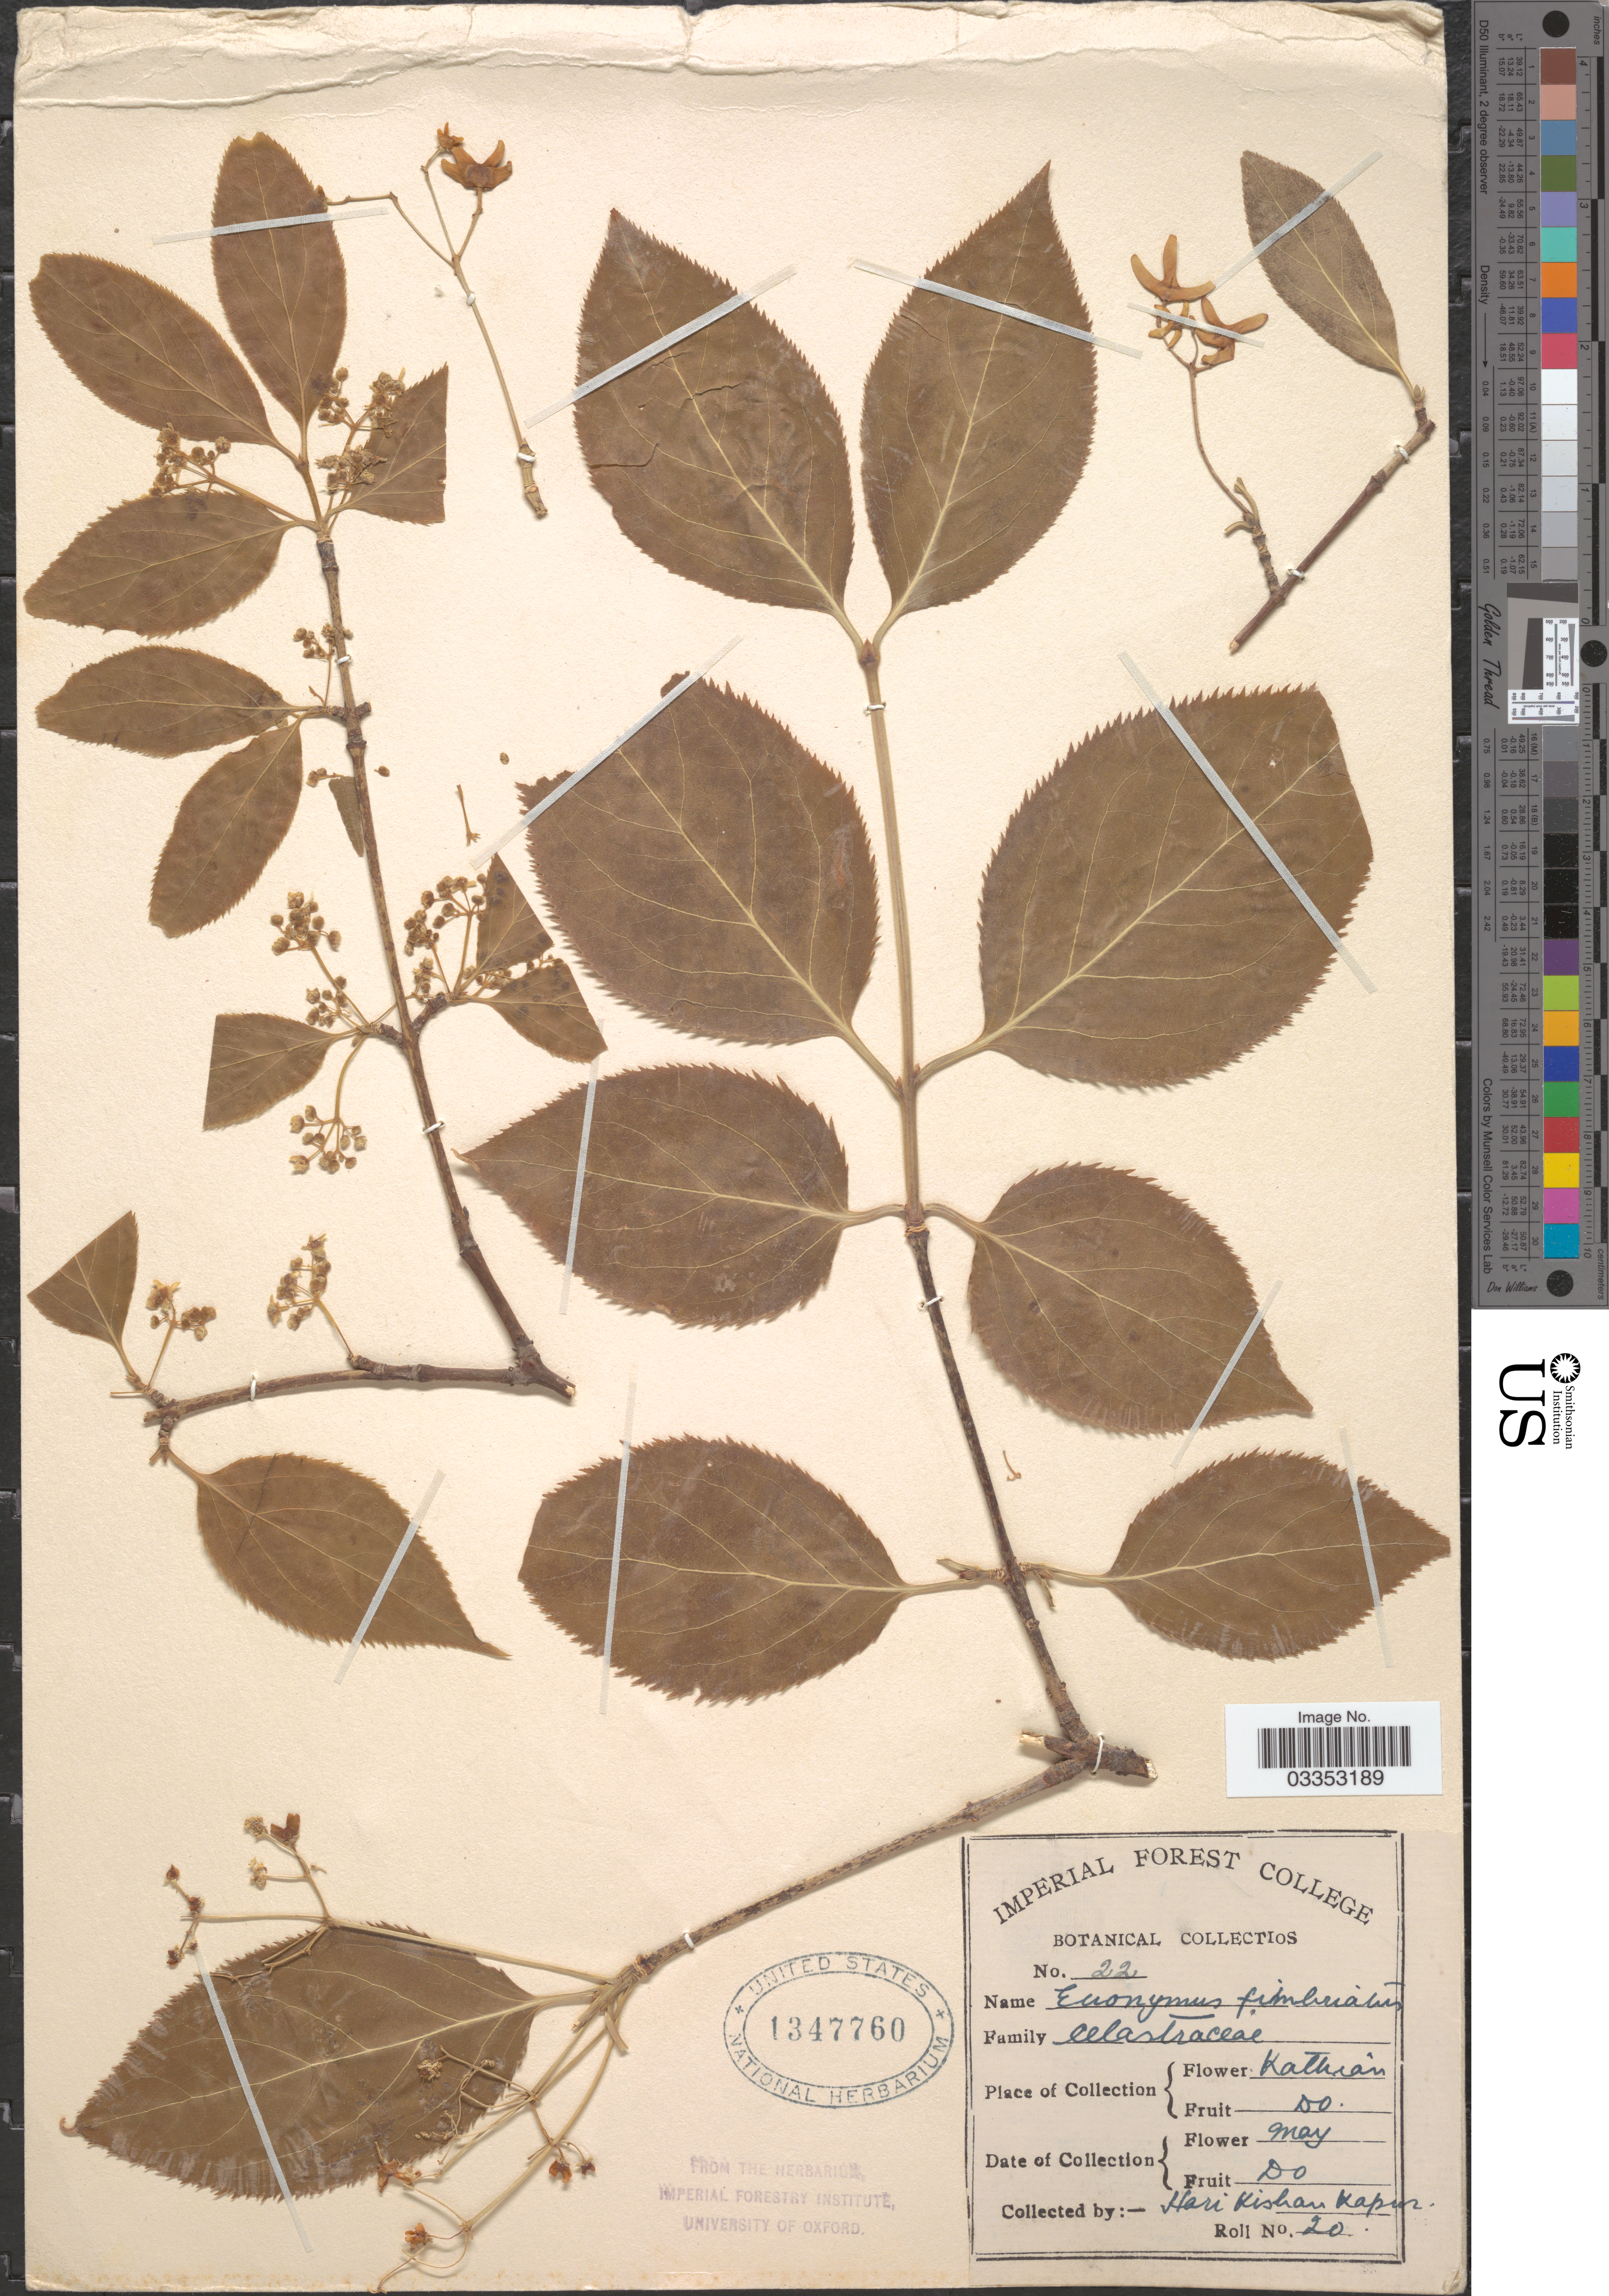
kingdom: Plantae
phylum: Tracheophyta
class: Magnoliopsida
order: Celastrales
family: Celastraceae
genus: Euonymus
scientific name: Euonymus fimbriatus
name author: Wall.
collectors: Hari Kishan Kapur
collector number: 22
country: India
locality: Kathian.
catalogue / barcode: US 1347760